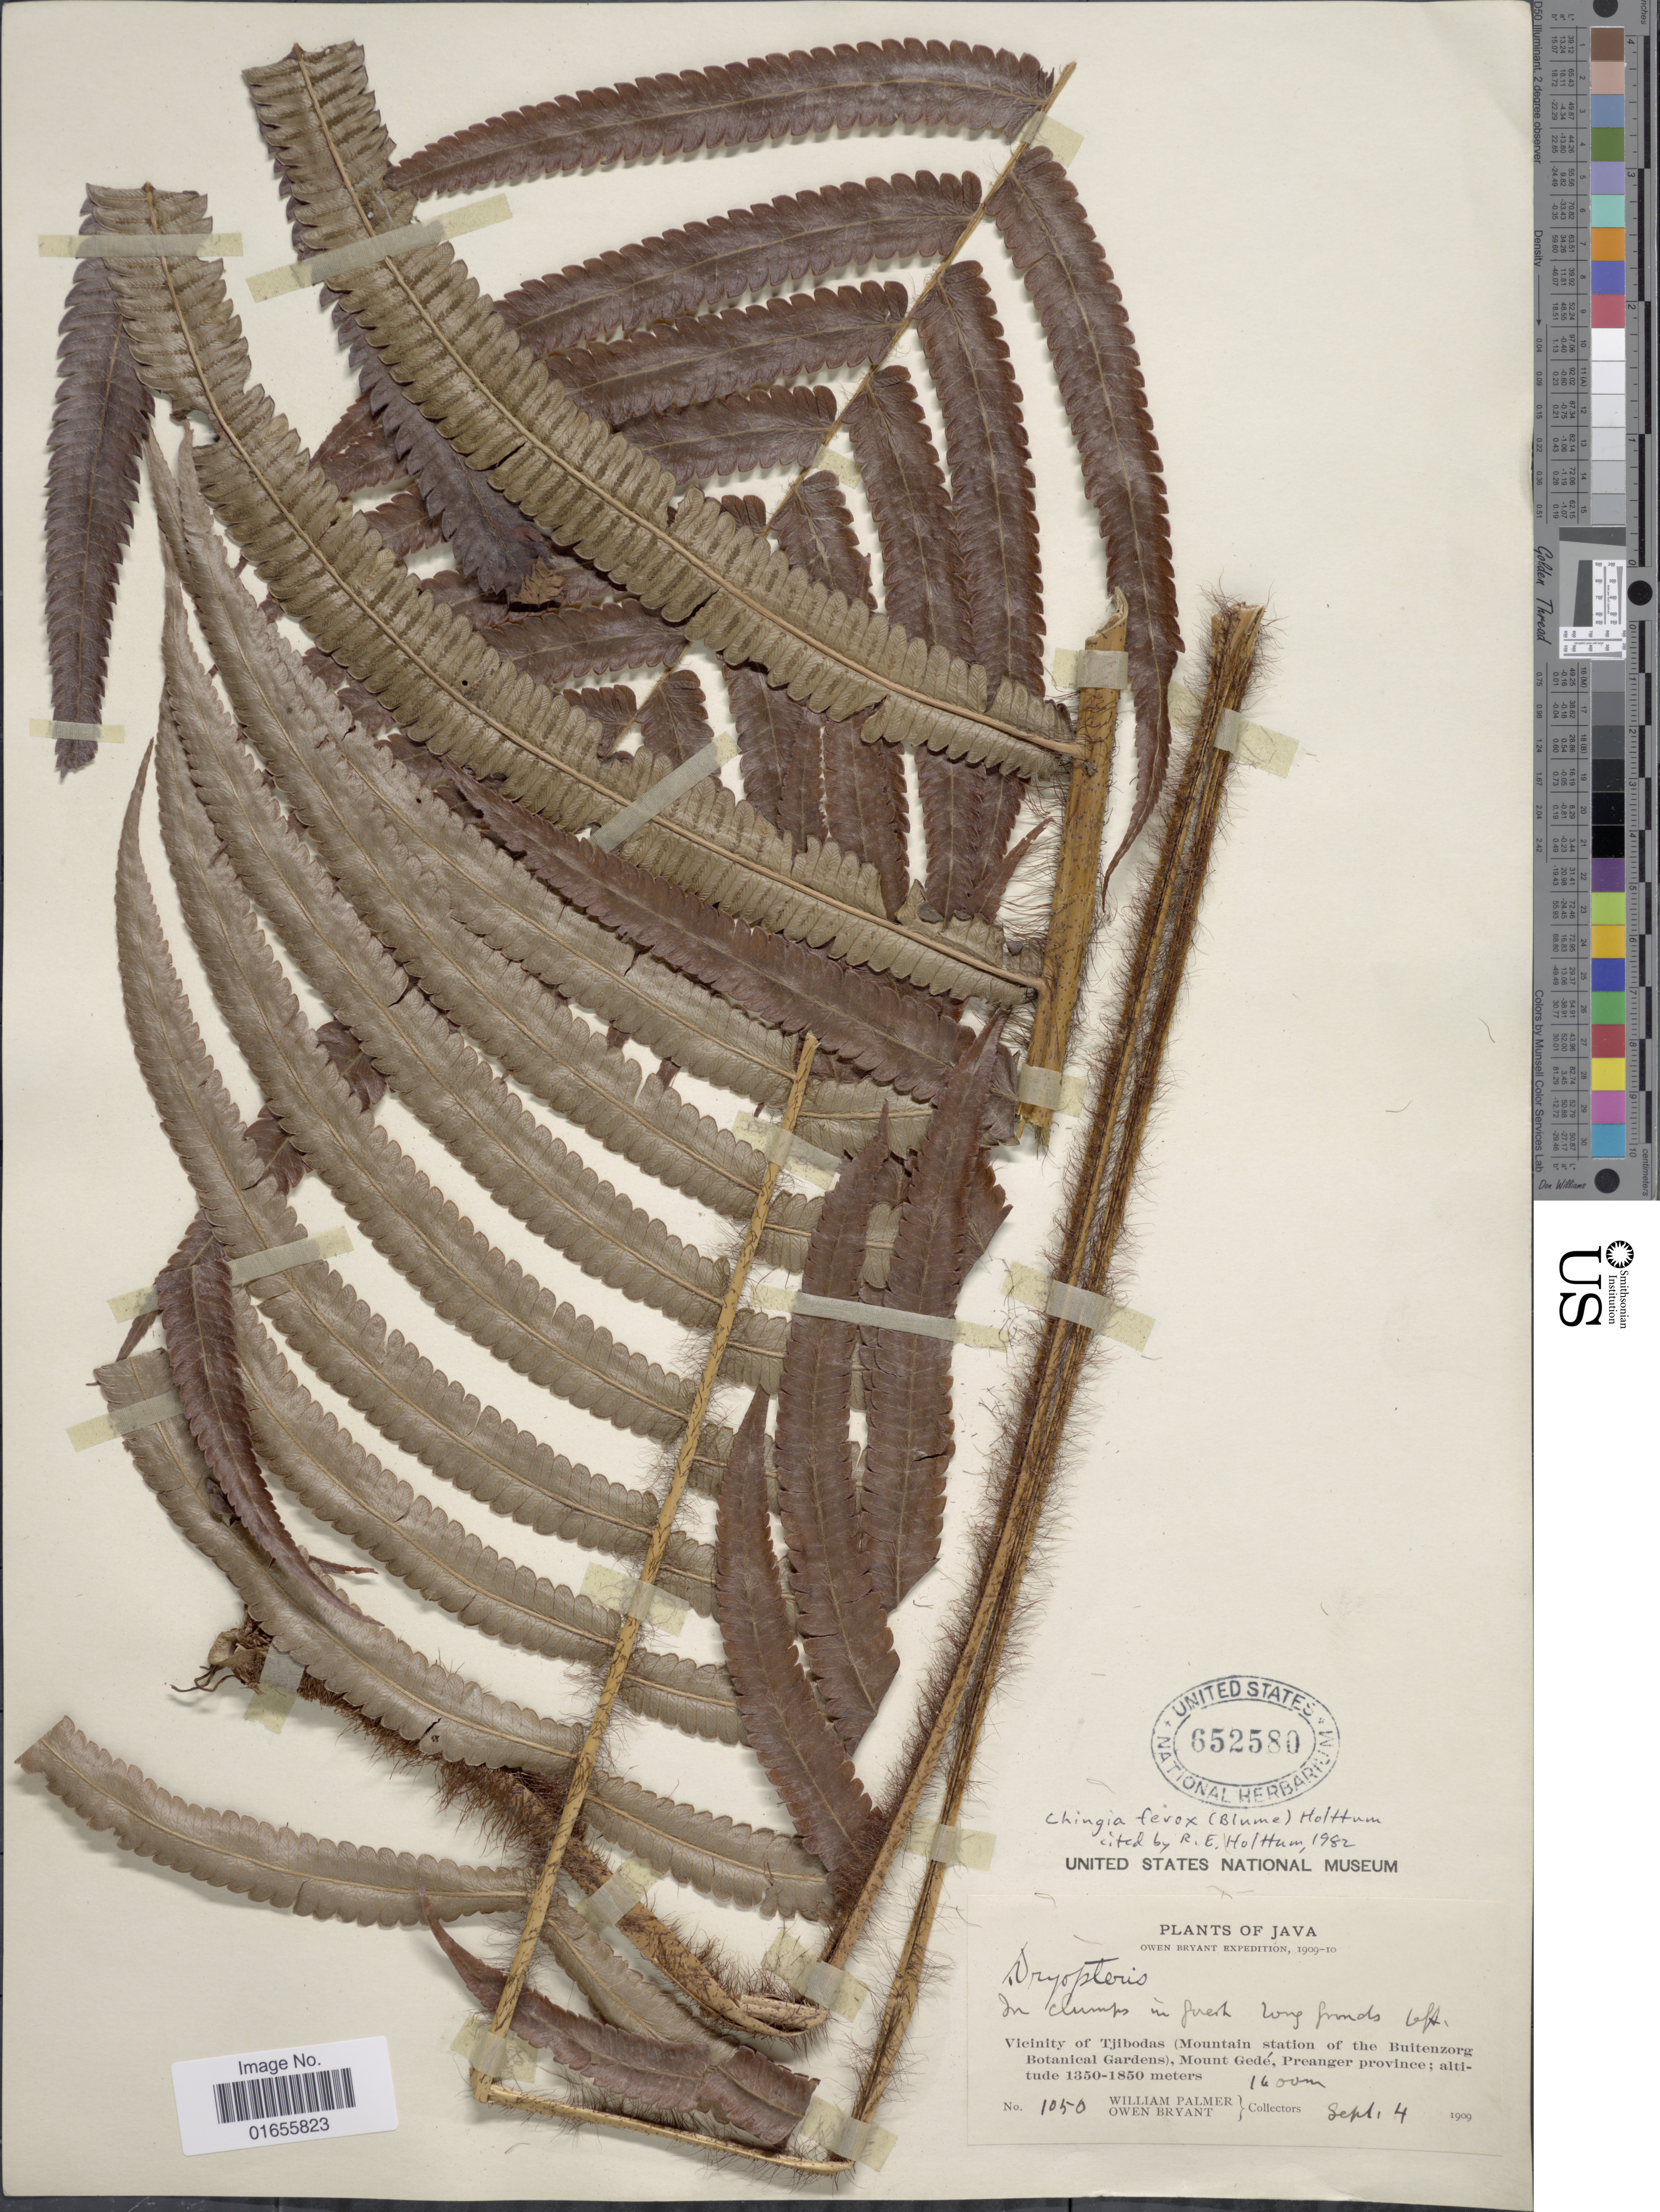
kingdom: Plantae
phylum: Tracheophyta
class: Polypodiopsida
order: Polypodiales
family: Thelypteridaceae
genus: Chingia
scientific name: Chingia ferox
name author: (Blume) Holttum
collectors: W. Palmer & O. Bryant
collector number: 1050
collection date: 1909-09-04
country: Indonesia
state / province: Java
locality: Vicinity of Tjibodas (Mountain station of the Buitenzorg Botanical Gardens), Mount Gede, Preanger province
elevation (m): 1400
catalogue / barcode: US 652580